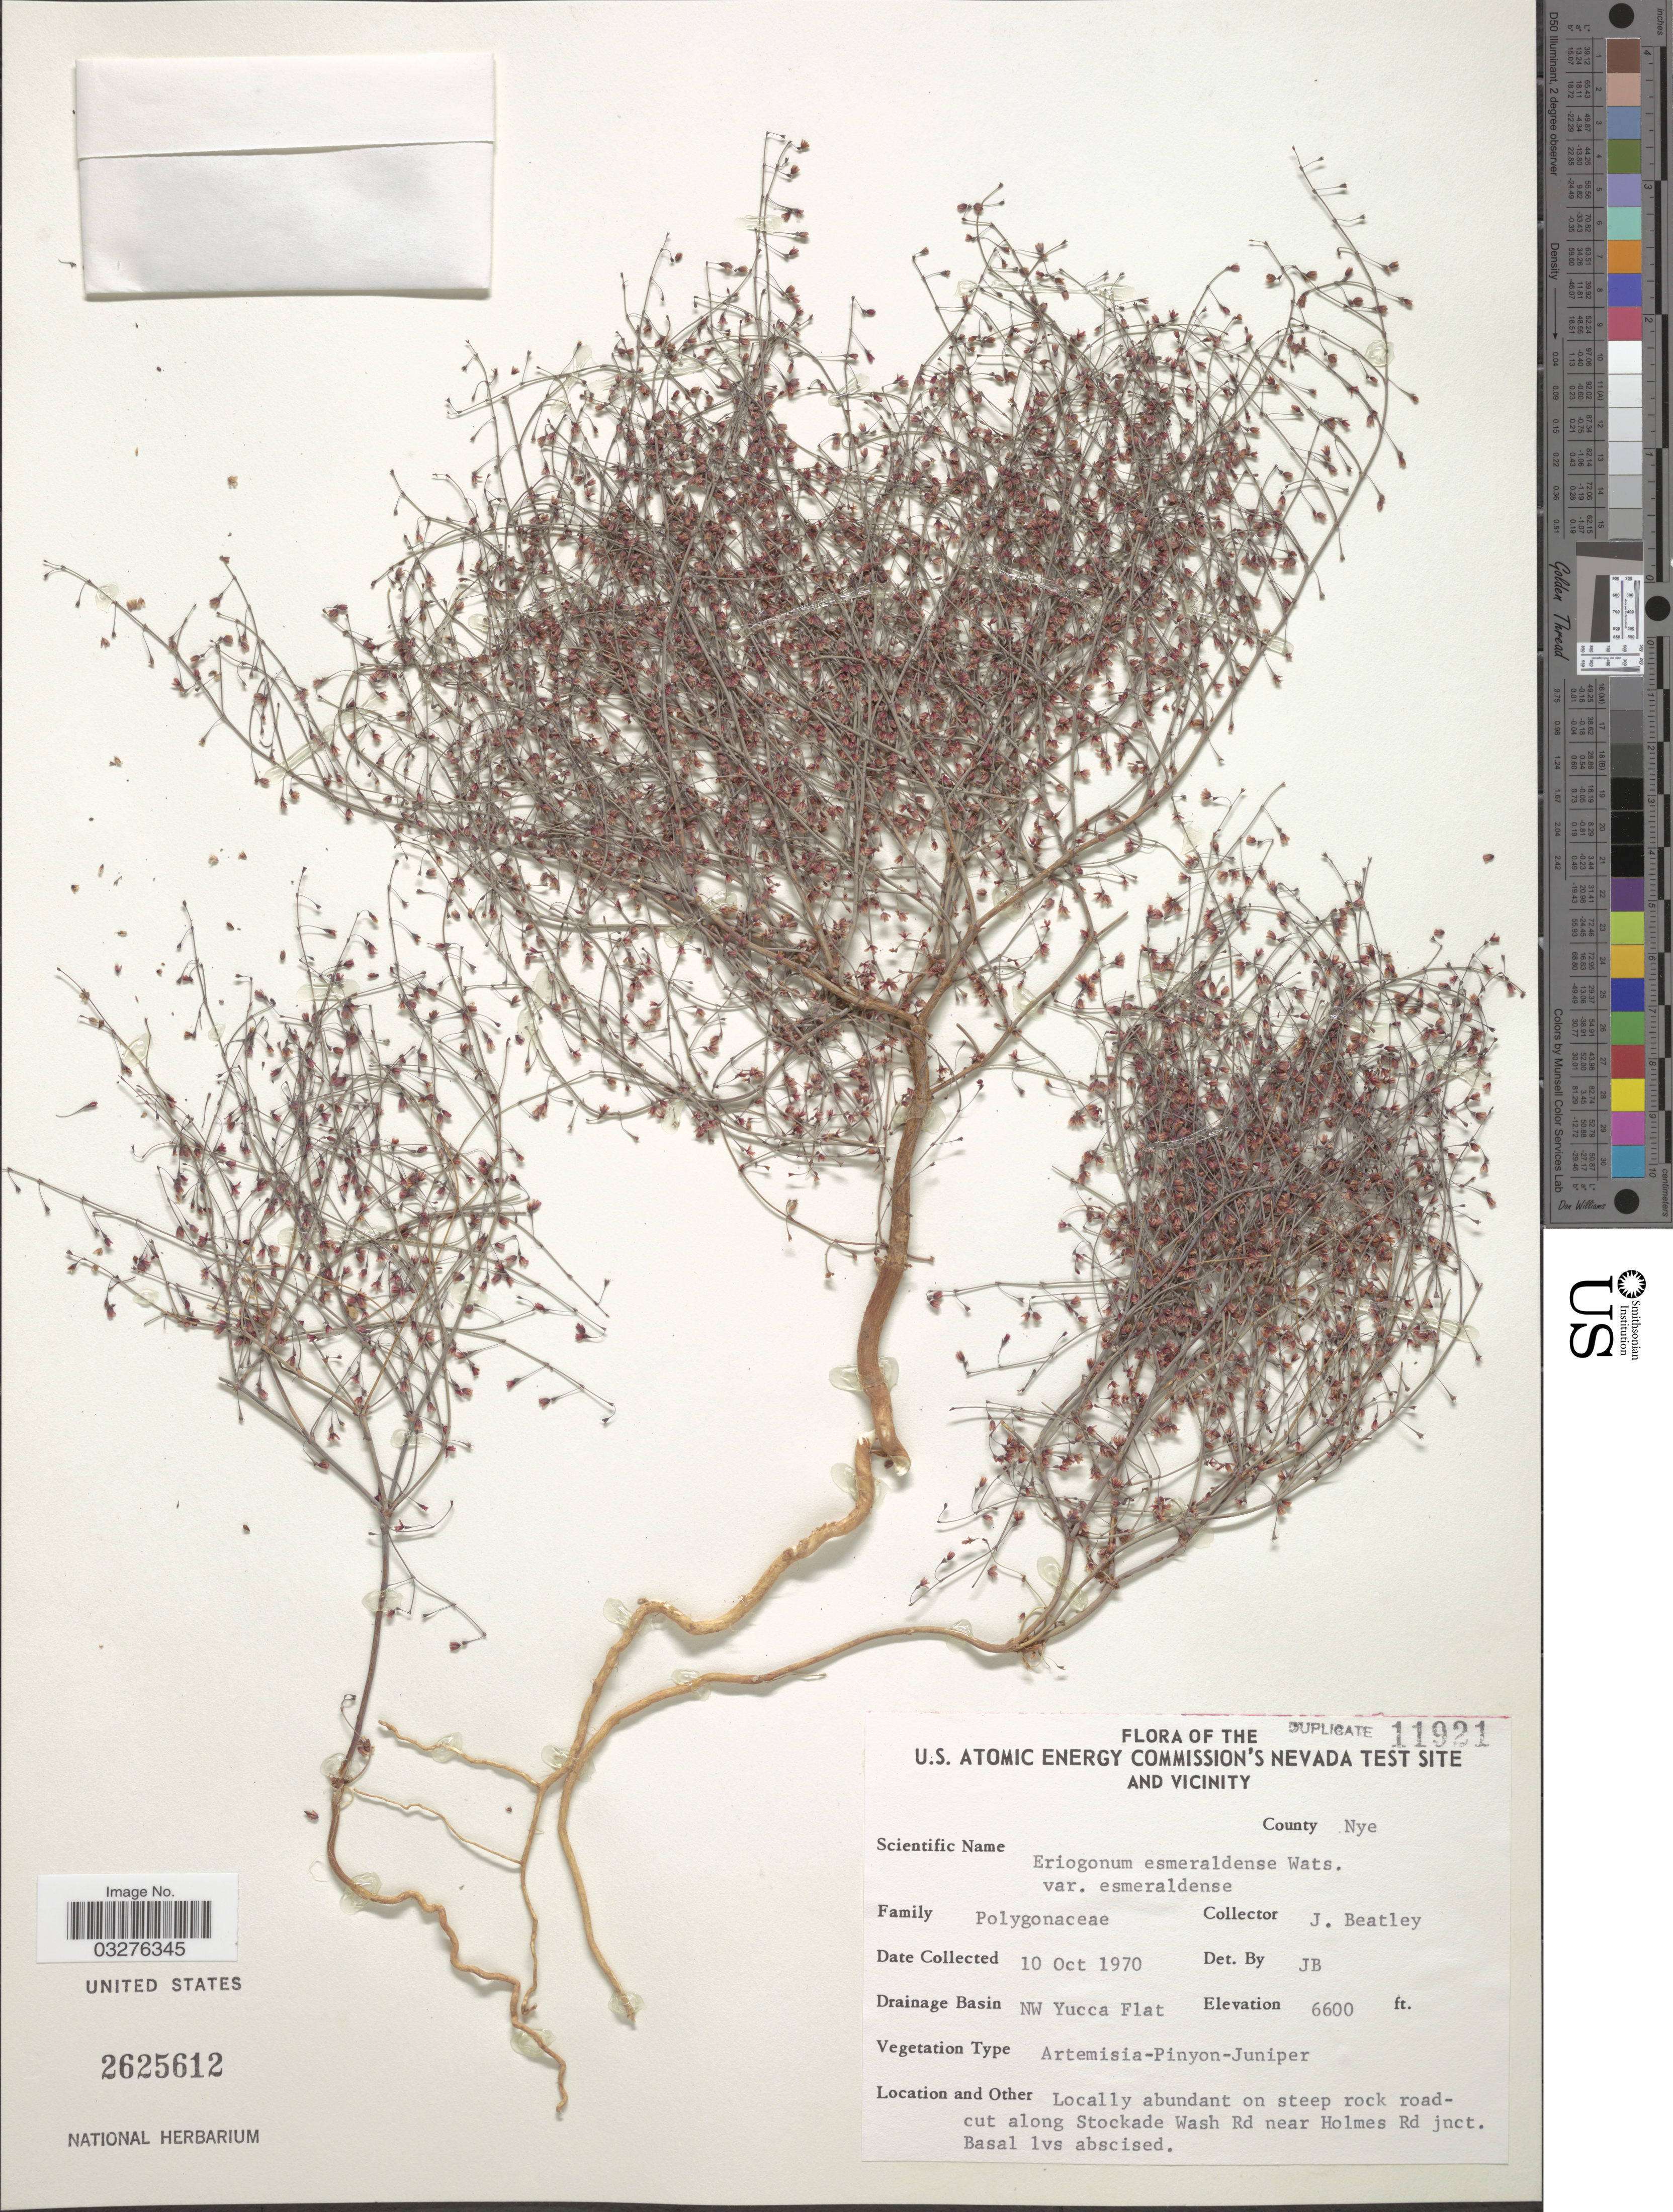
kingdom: Plantae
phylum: Tracheophyta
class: Magnoliopsida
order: Caryophyllales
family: Polygonaceae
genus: Eriogonum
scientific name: Eriogonum esmeraldense var. esmeraldense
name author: S. Watson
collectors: J. L. Reveal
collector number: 11921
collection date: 1970-10-10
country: United States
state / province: Nevada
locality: U.S. Atomic Energy Commission's Nevada Test Site and vicinity, County Nye, Drainage Basin NW Yucca Flat, Locally abundant on steep rock roadcut along Stockade Wash Rd near Holmes Rd jnct. Basal lvs abscised.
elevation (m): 2012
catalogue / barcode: US 2625612